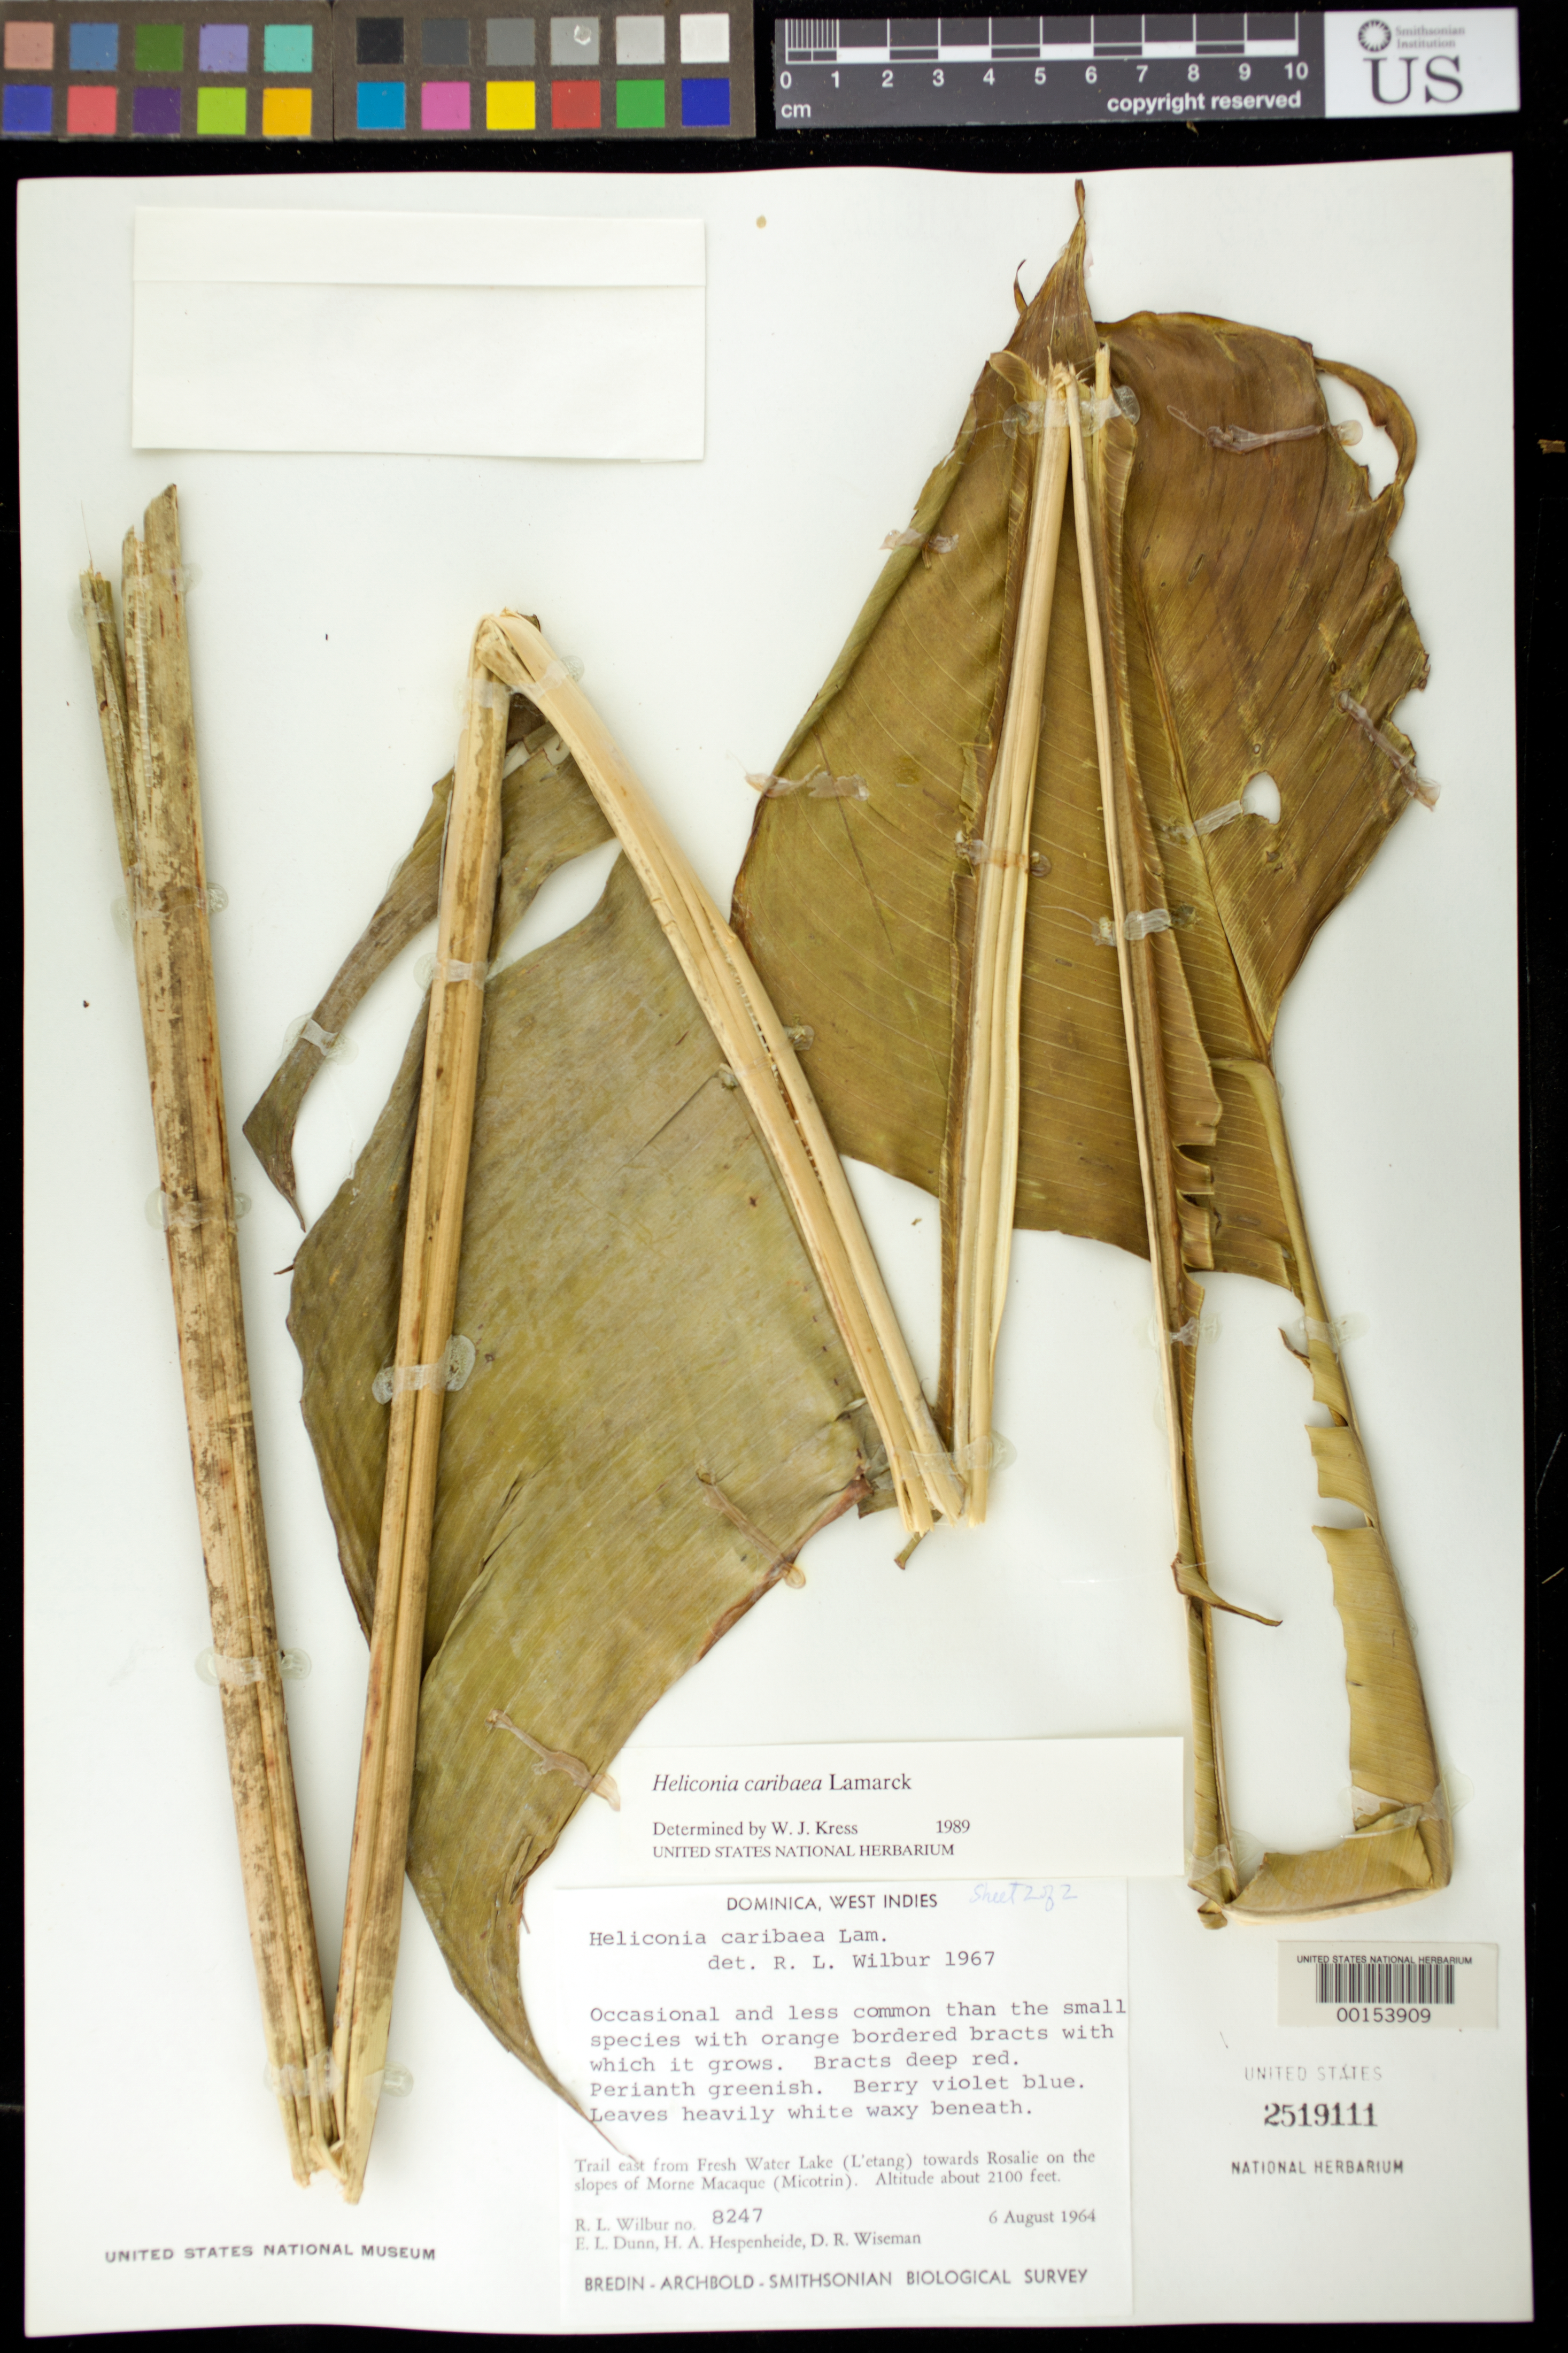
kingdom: Plantae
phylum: Tracheophyta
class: Liliopsida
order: Zingiberales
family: Heliconiaceae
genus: Heliconia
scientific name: Heliconia caribaea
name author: Lam.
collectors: R. L. Wilbur, E. Dunn, H. A. Hespenheide & D. R. Wiseman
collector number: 8247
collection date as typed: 06 Aug 1964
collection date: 1964-08-06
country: Dominica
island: Dominica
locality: Trail e from fresh water lake (l'etang) towards rosalie on slopes of morne macaque (micotrin)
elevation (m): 640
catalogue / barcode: US 2519111